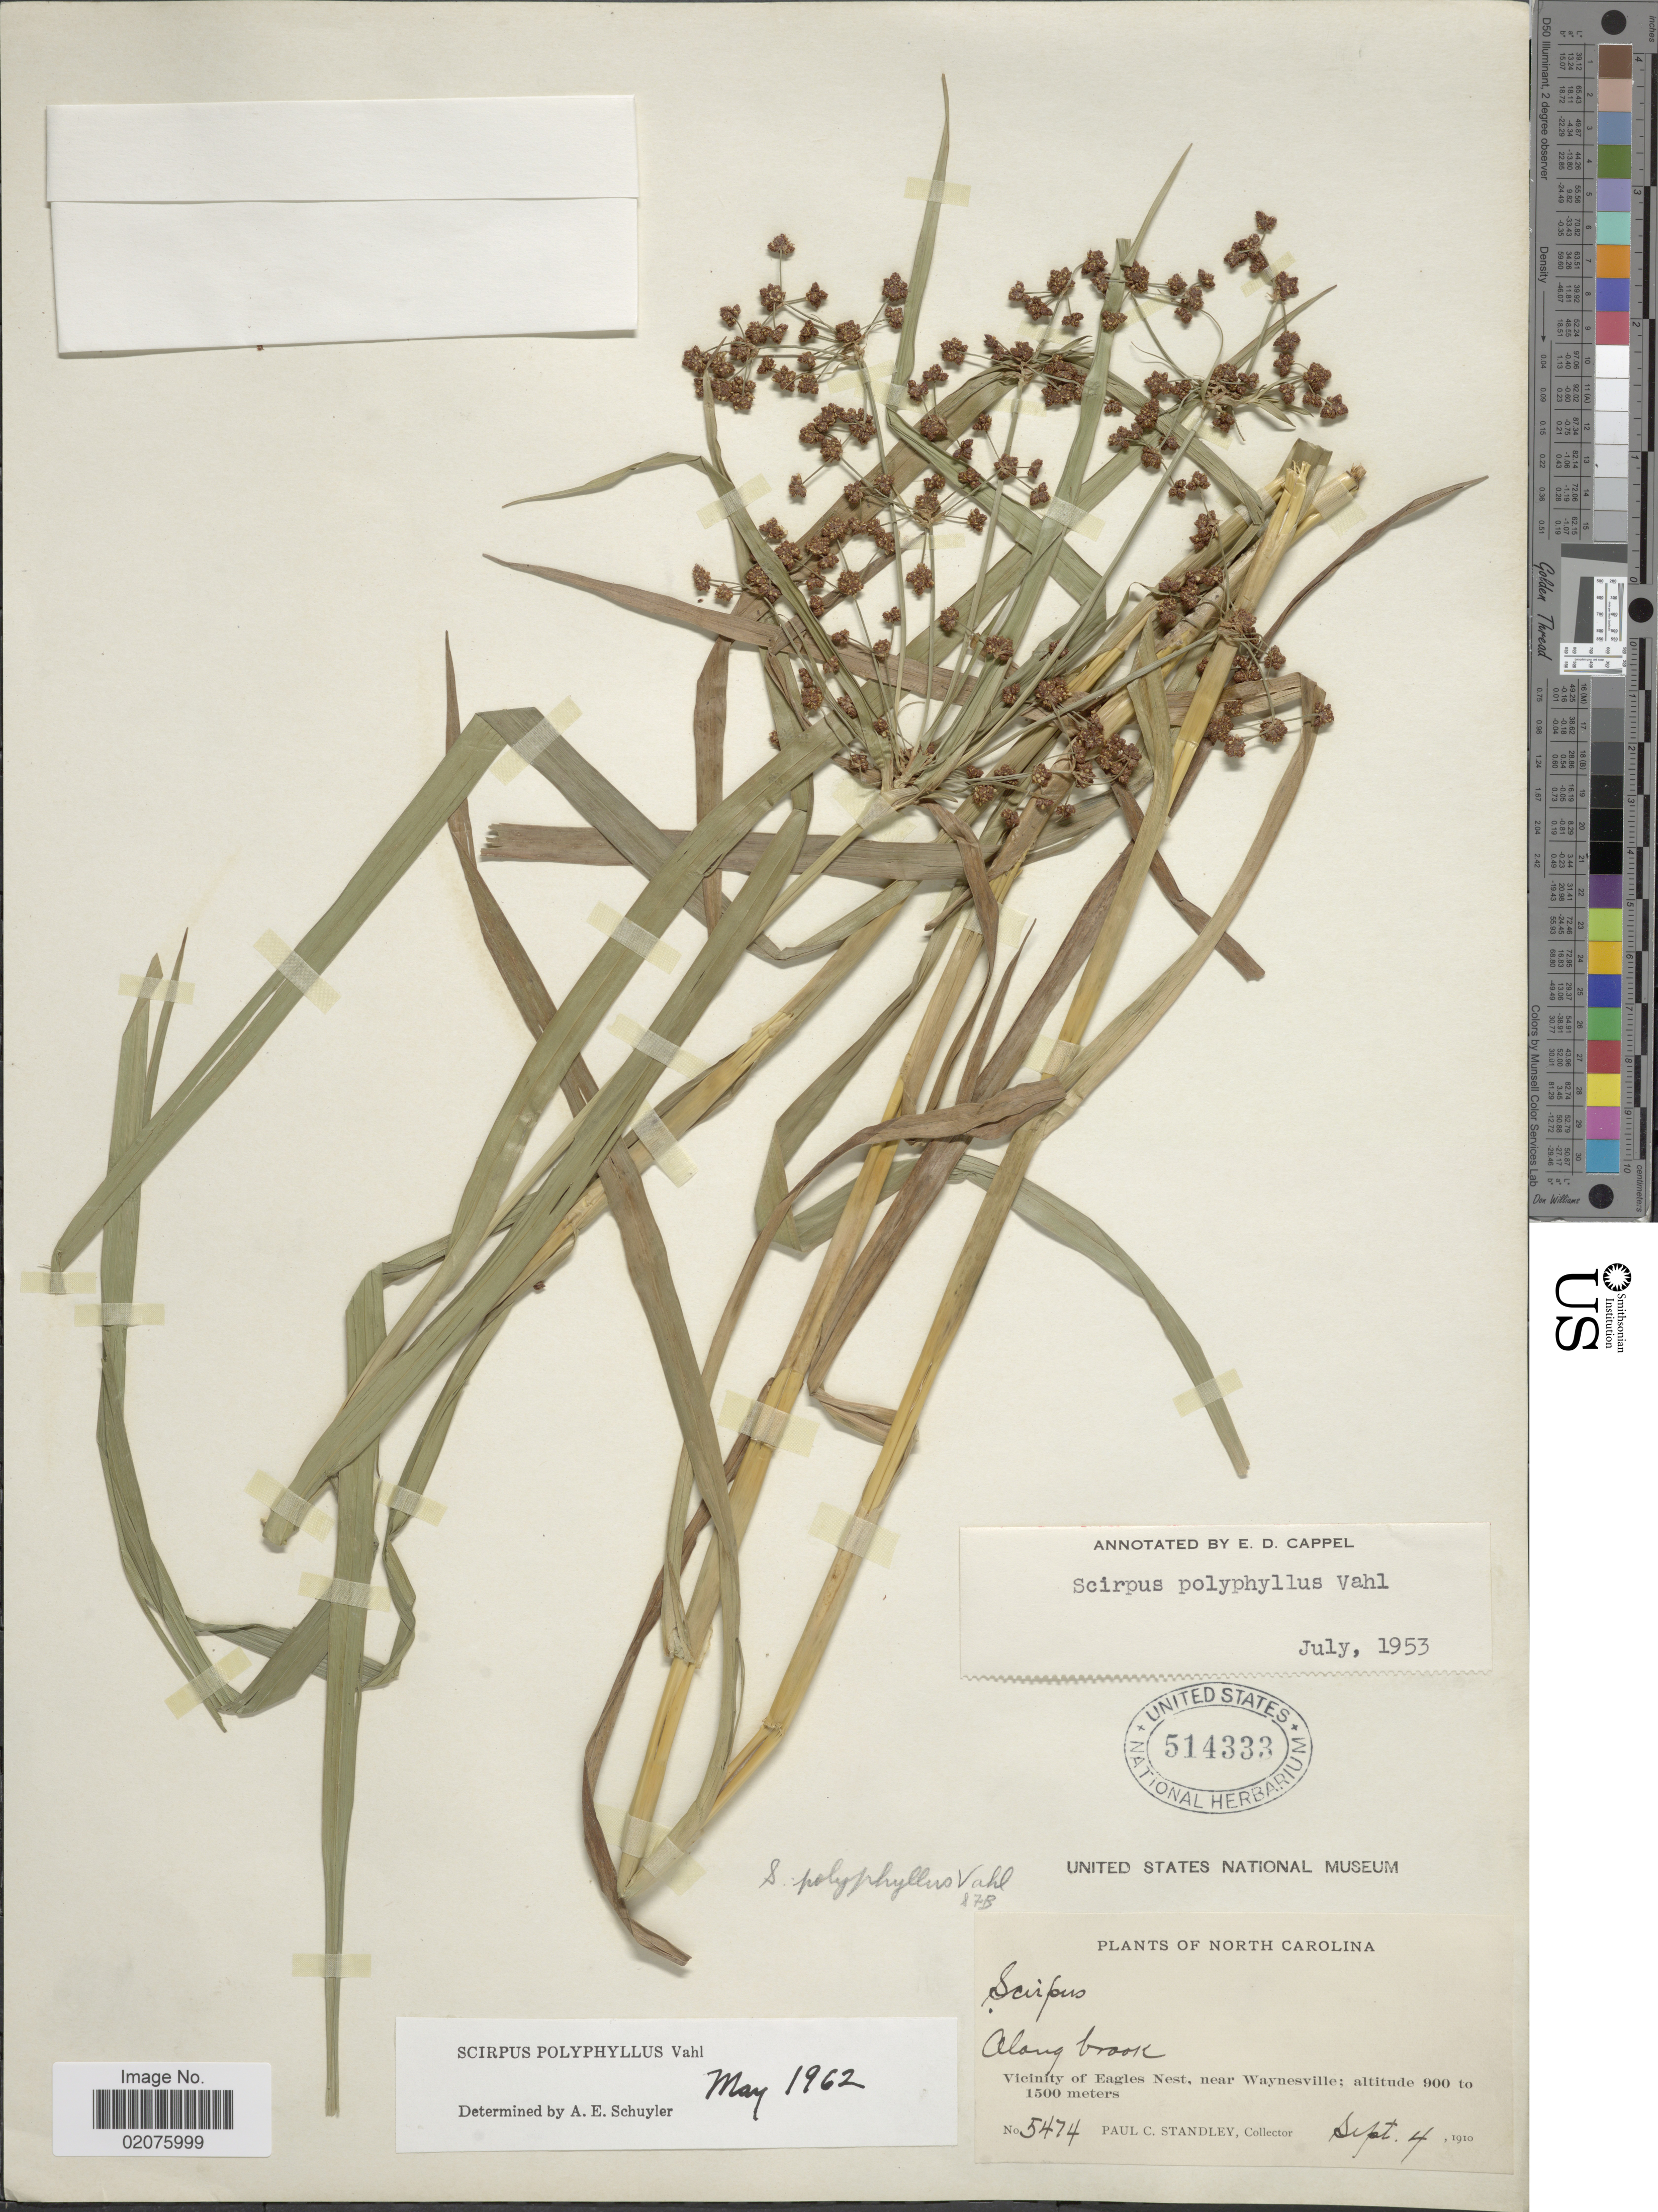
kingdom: Plantae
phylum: Tracheophyta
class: Liliopsida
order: Poales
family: Cyperaceae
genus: Scirpus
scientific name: Scirpus polyphyllus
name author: Vahl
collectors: P. C. Standley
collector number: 5474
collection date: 1910-09-04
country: United States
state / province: North Carolina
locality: Along brook, Vicinity of Eagles Nest, near Waynesville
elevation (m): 900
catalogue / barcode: US 514333